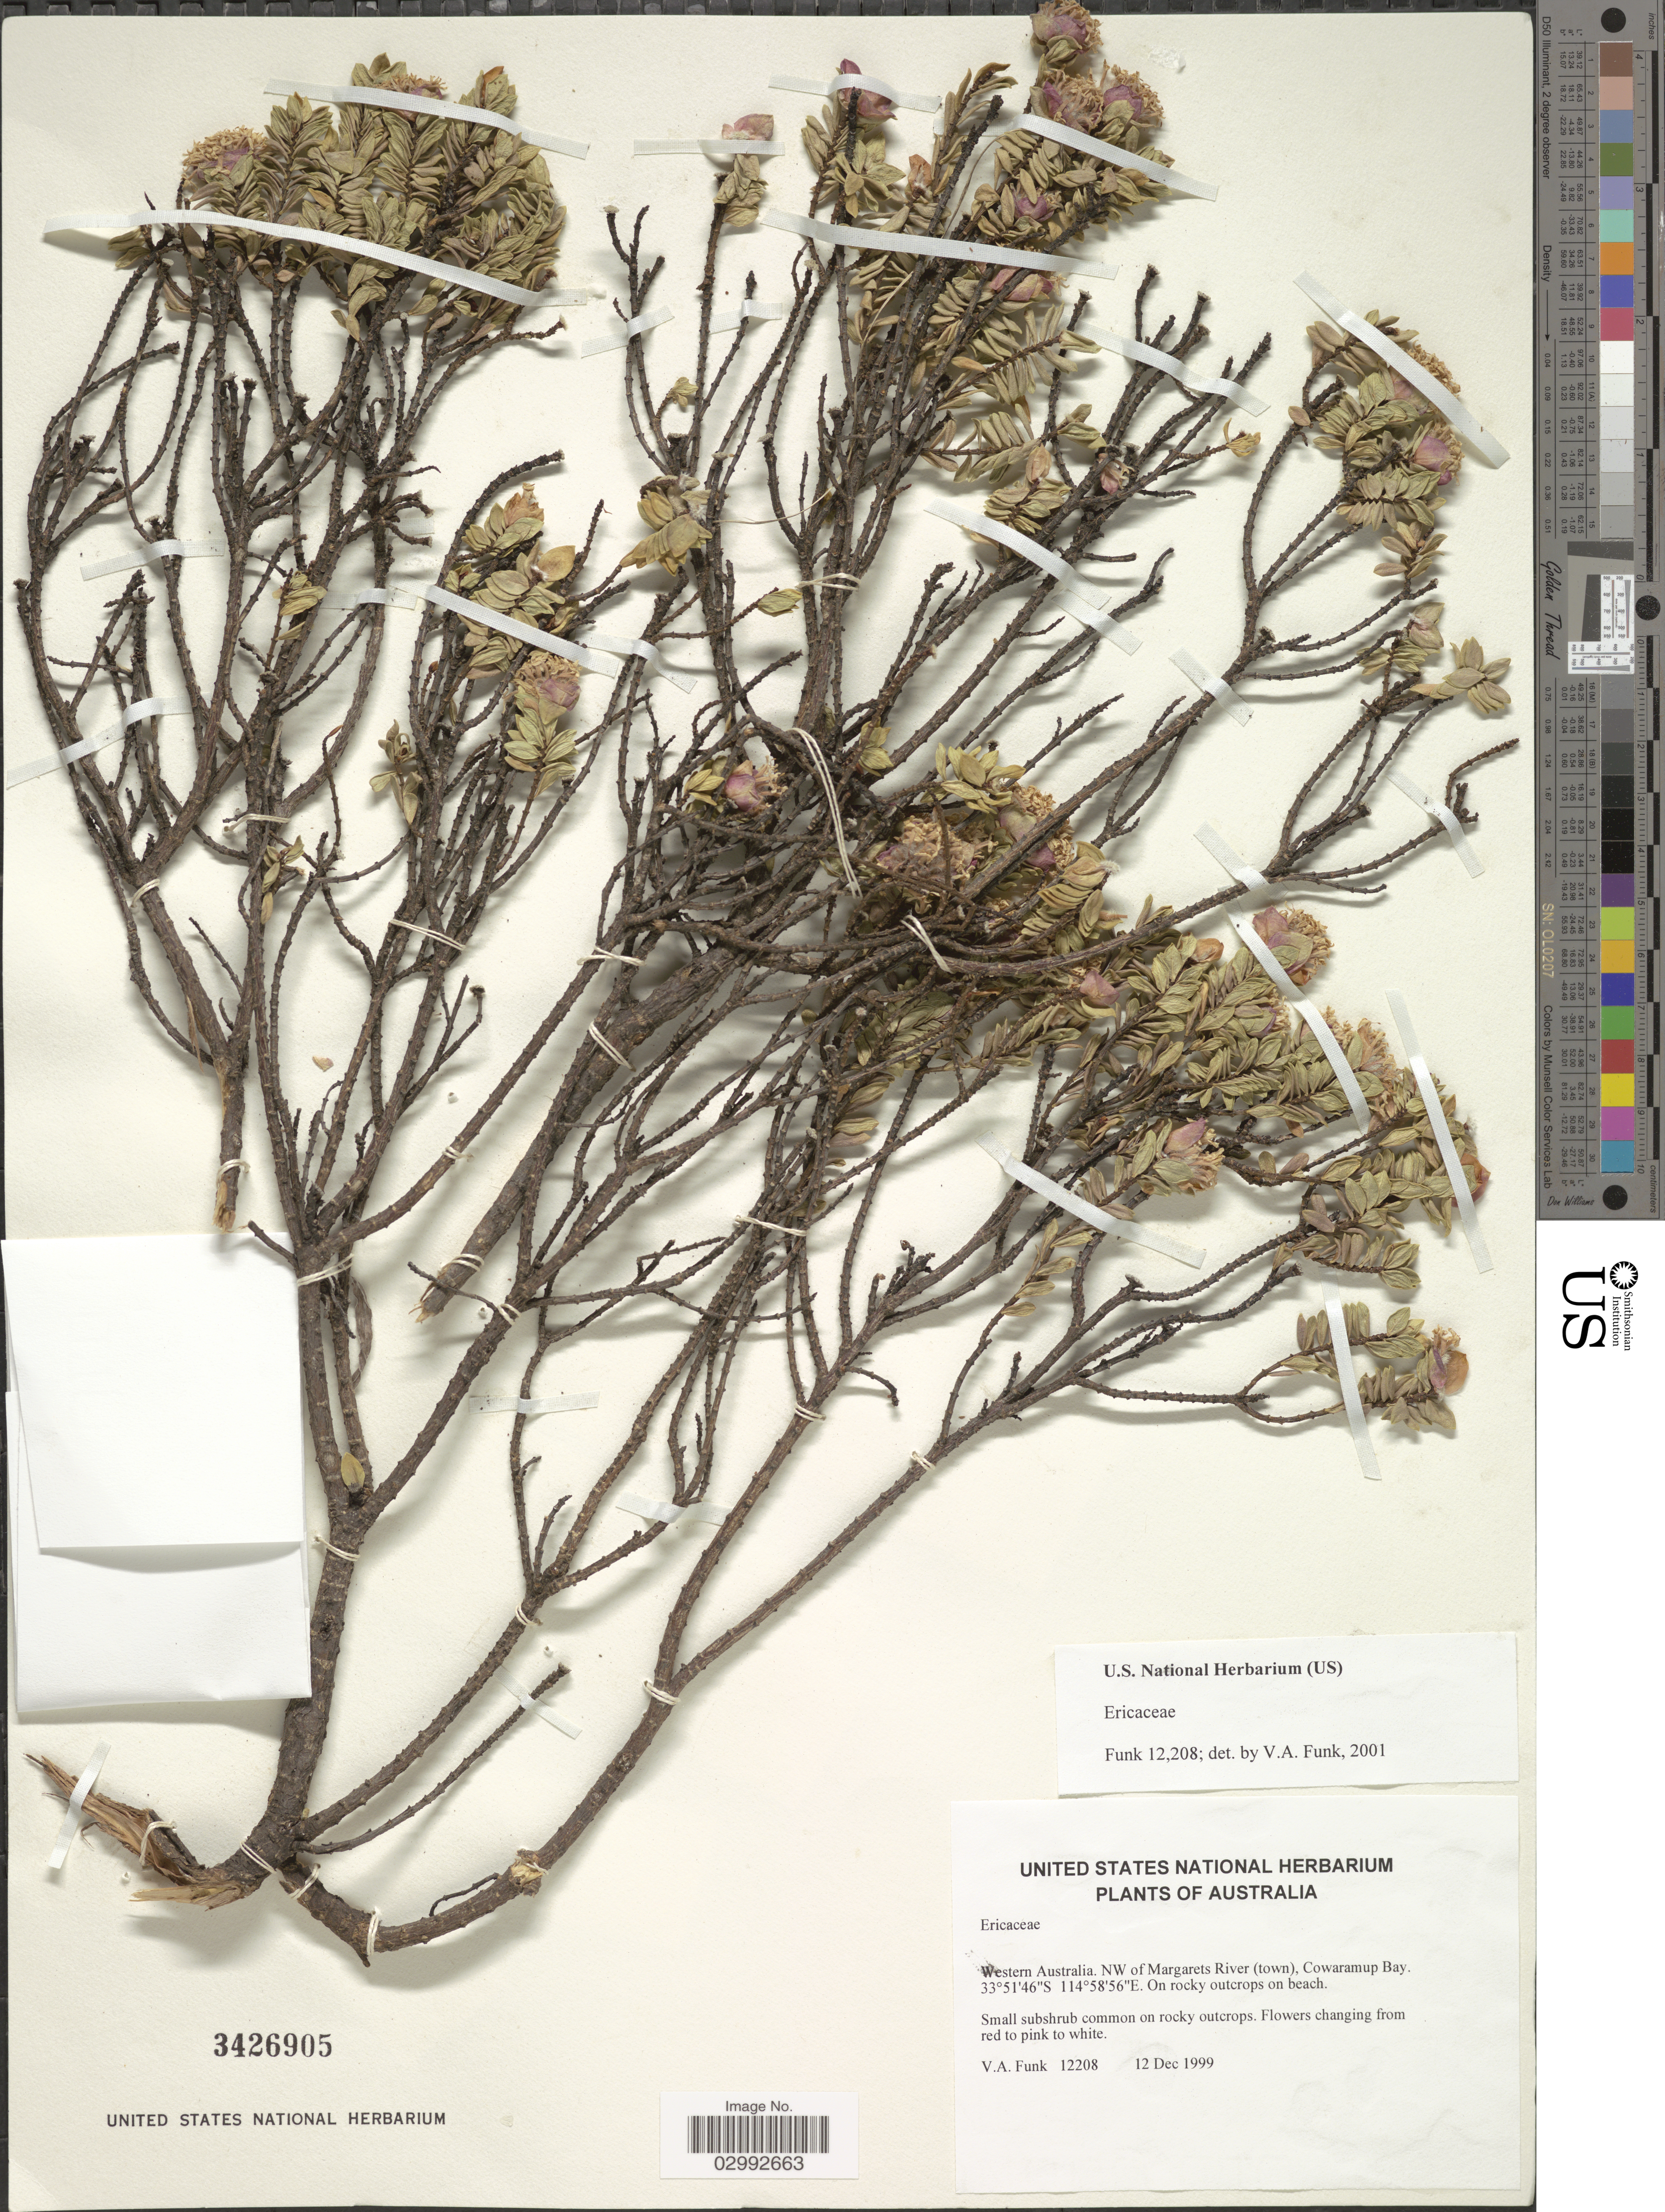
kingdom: Plantae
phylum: Tracheophyta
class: Magnoliopsida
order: Ericales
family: Ericaceae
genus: Vaccinium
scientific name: Vaccinium sprengelii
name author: (G. Don) Sleumer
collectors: V. Funk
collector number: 12208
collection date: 1999-12-12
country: Australia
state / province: Western Australia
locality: NW of Margarets River (town), Cowaramup Bay.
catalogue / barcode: US 3426905